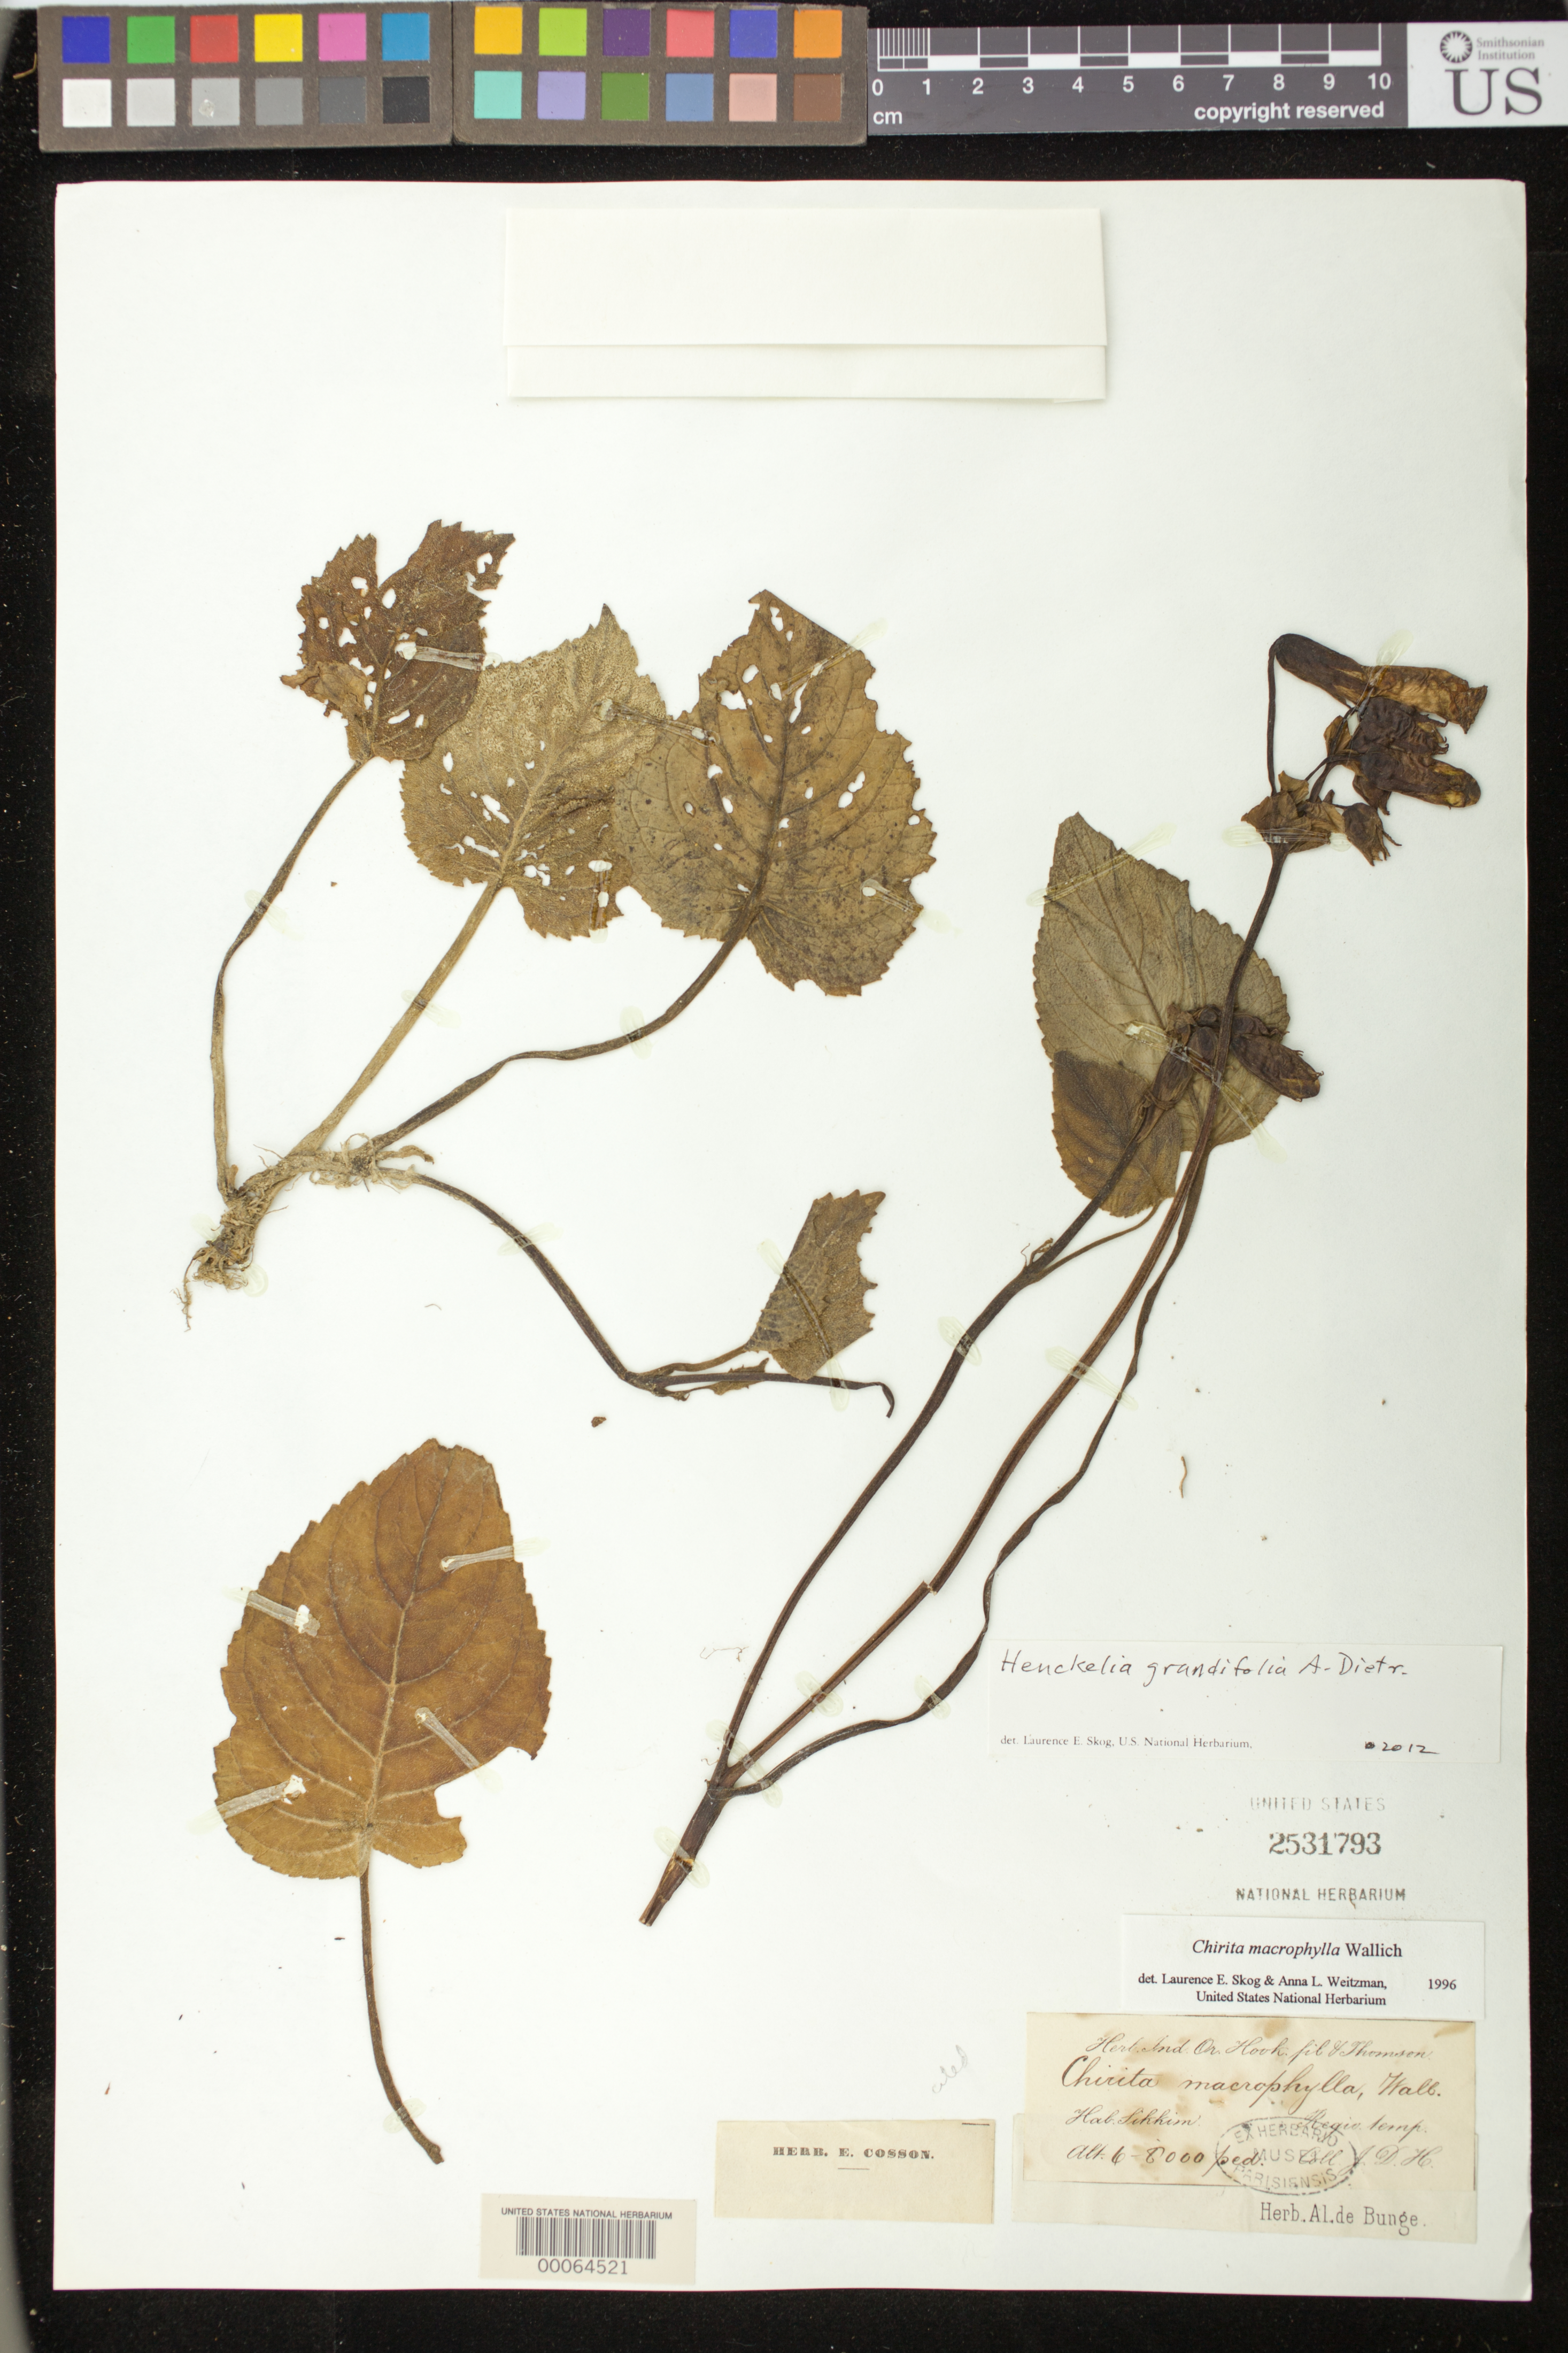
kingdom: Plantae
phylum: Tracheophyta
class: Magnoliopsida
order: Lamiales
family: Gesneriaceae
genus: Henckelia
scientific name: Henckelia grandifolia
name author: A. Dietr.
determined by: Skog, Laurence E.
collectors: J. D. Hooker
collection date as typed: Aug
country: India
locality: Sikkim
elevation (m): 1829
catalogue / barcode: US 2531793